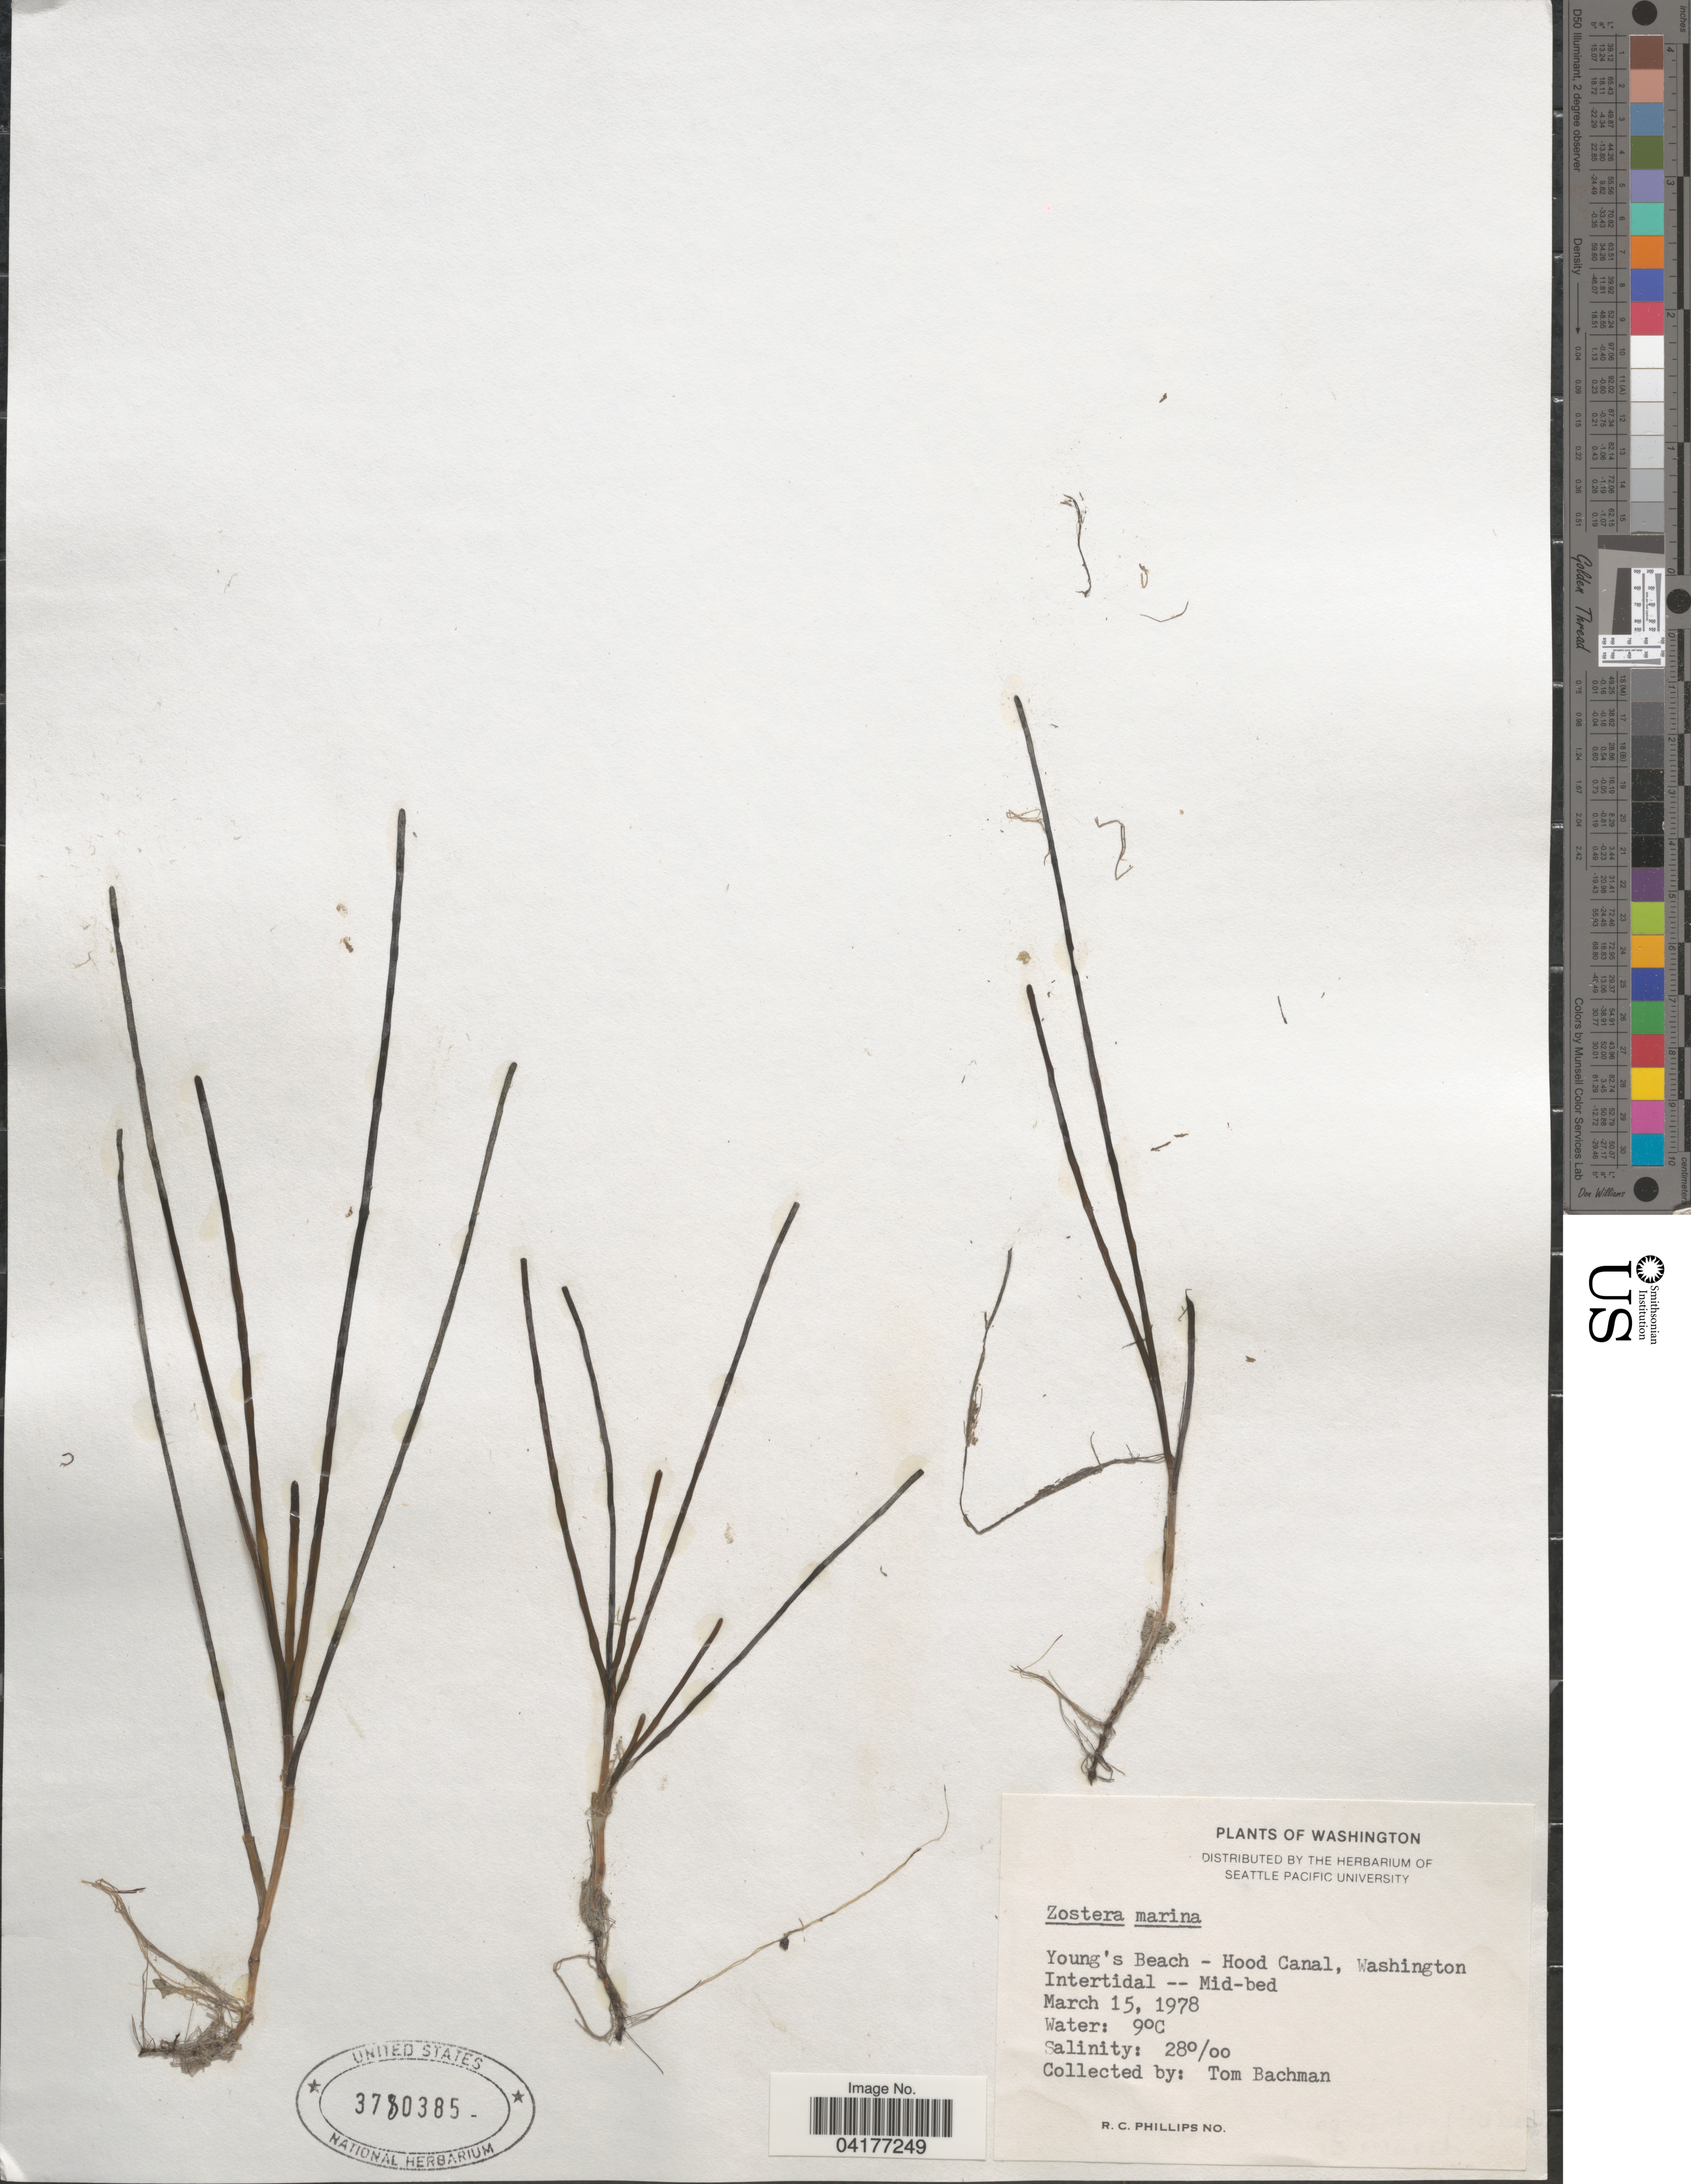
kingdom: Plantae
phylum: Tracheophyta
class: Liliopsida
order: Alismatales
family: Zosteraceae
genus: Zostera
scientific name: Zostera marina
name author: L.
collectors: T. Bachman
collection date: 1978-03-15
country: United States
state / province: Washington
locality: Young's Beach - Hood Canal. Intertidal -- Mid-bed.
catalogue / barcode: US 3780385